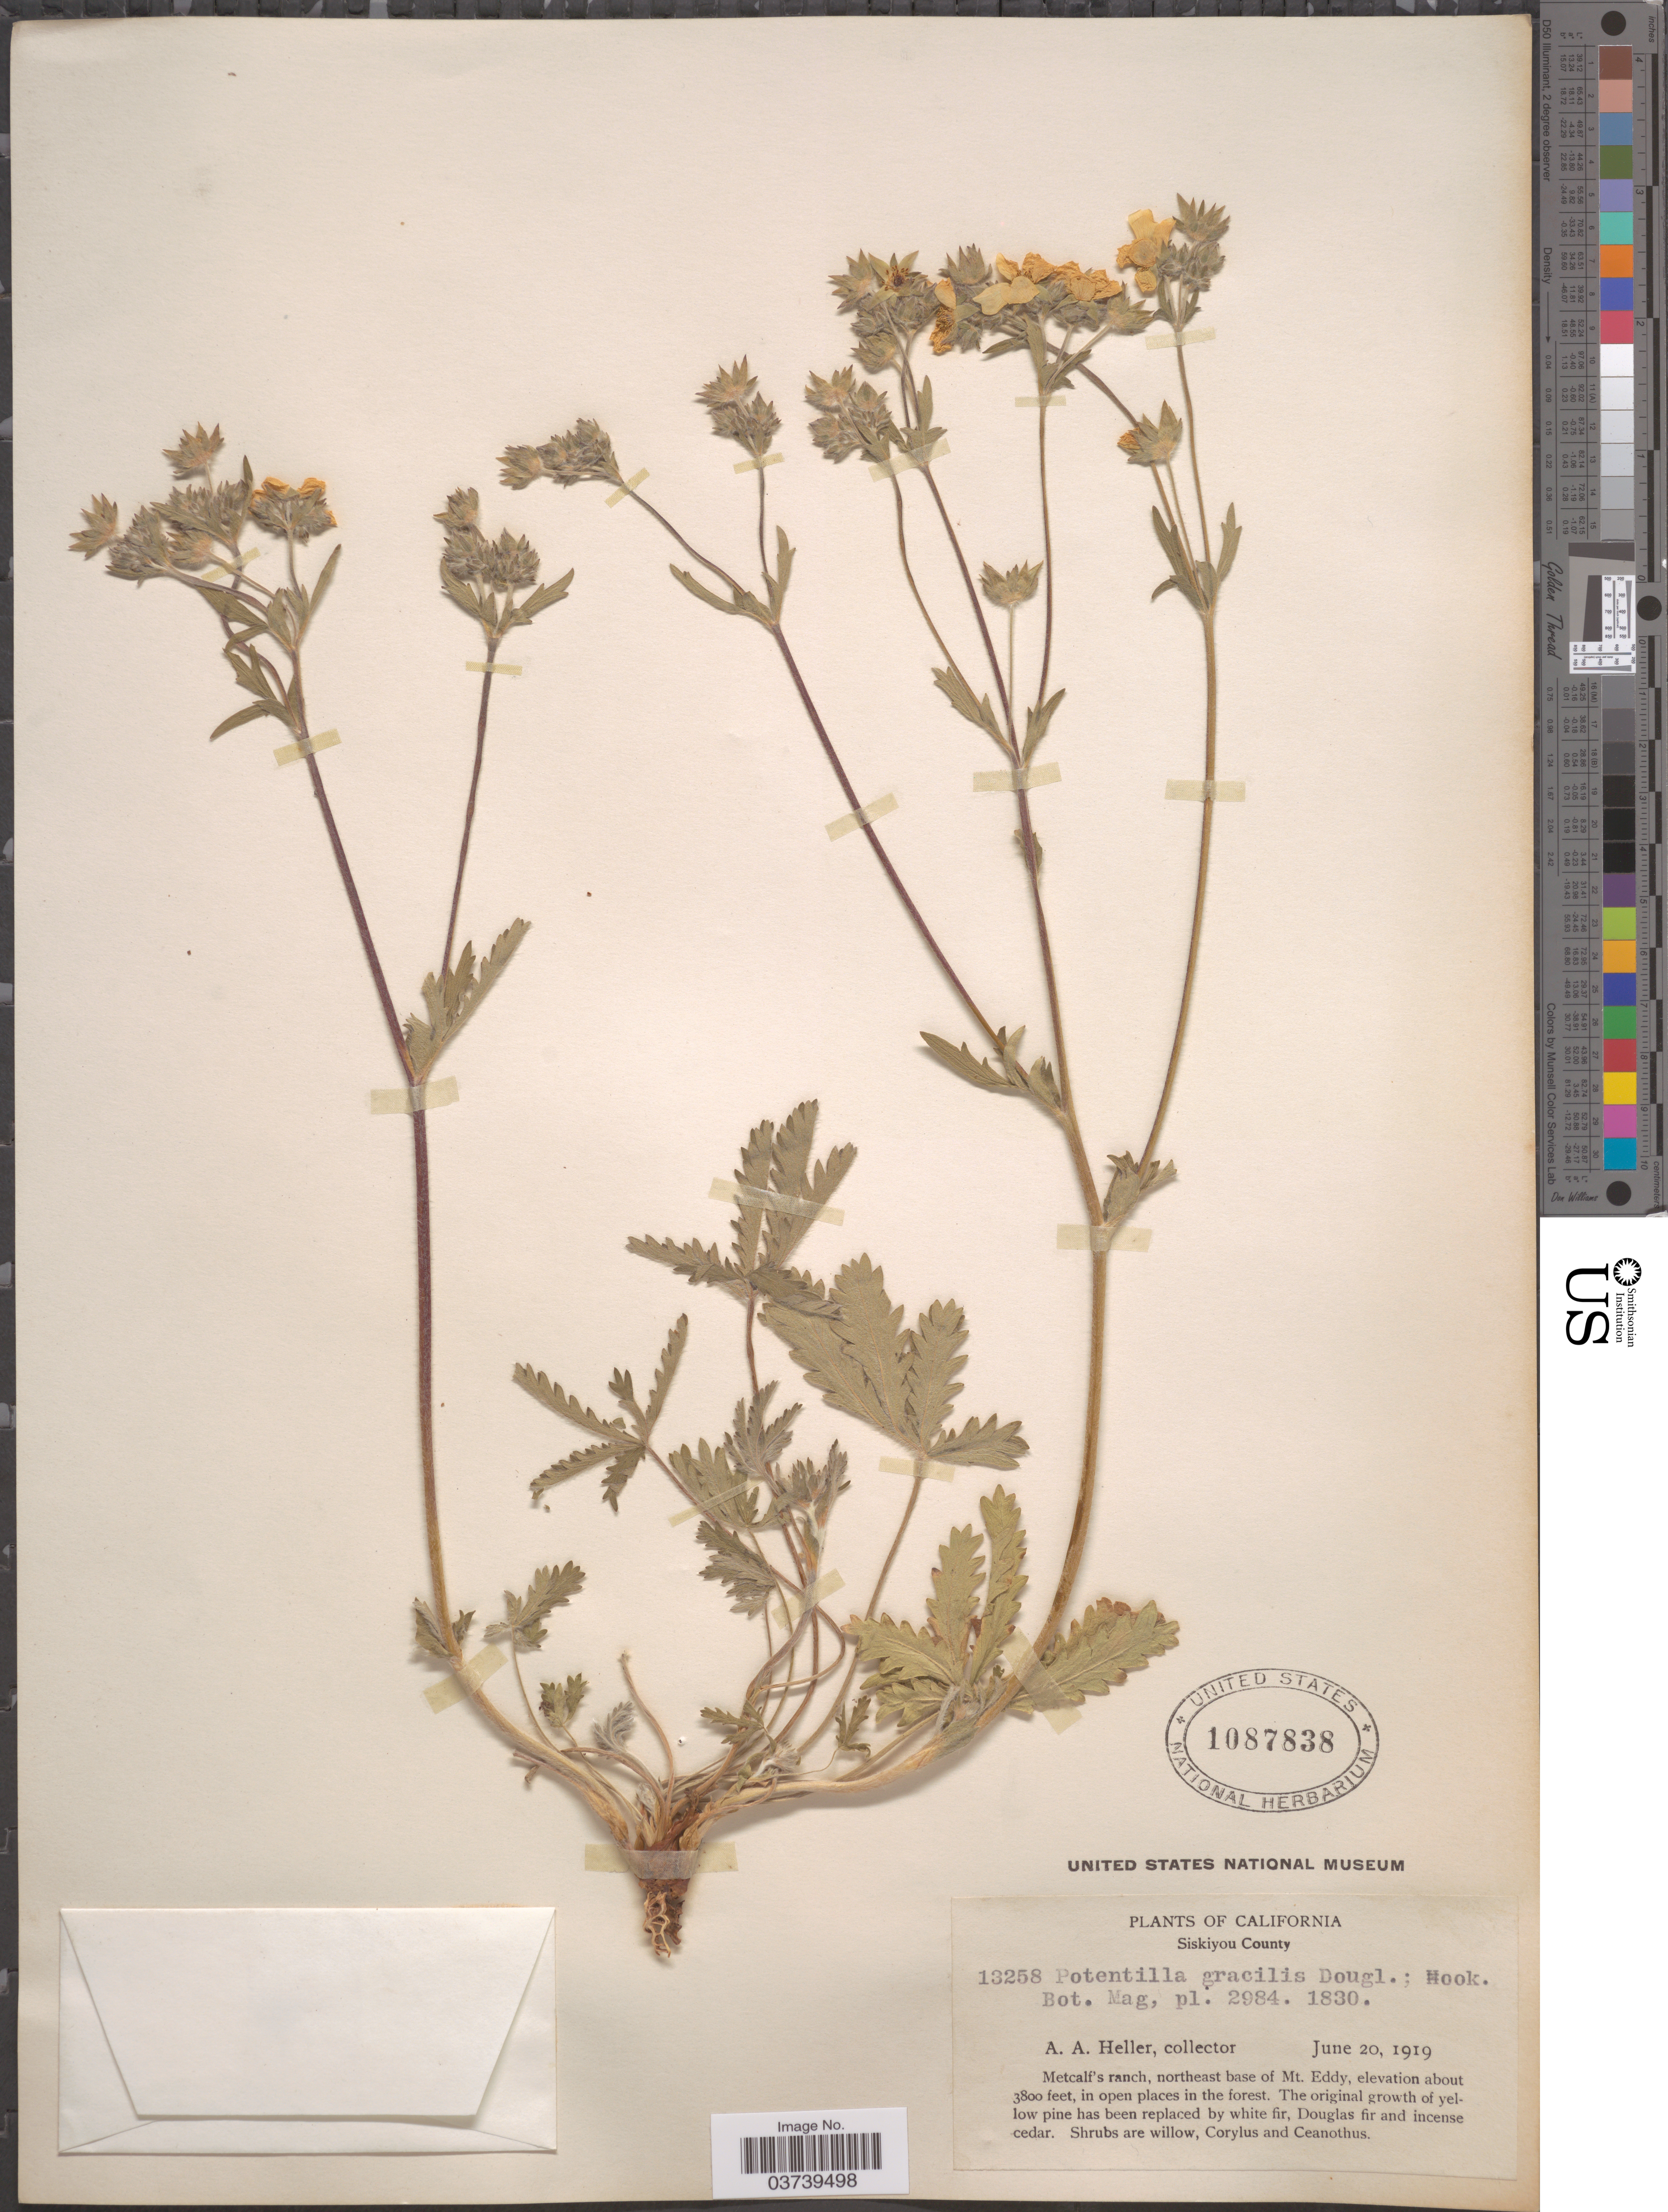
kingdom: Plantae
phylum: Tracheophyta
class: Magnoliopsida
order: Rosales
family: Rosaceae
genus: Potentilla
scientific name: Potentilla gracilis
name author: Douglas ex Hook.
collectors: A. A. Heller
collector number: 13258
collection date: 1919-06-20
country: United States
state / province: California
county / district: Siskiyou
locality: Siskiyou County. Metcalf's ranch, northeast base of Mt. Eddy.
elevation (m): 1158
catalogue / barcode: US 1087838